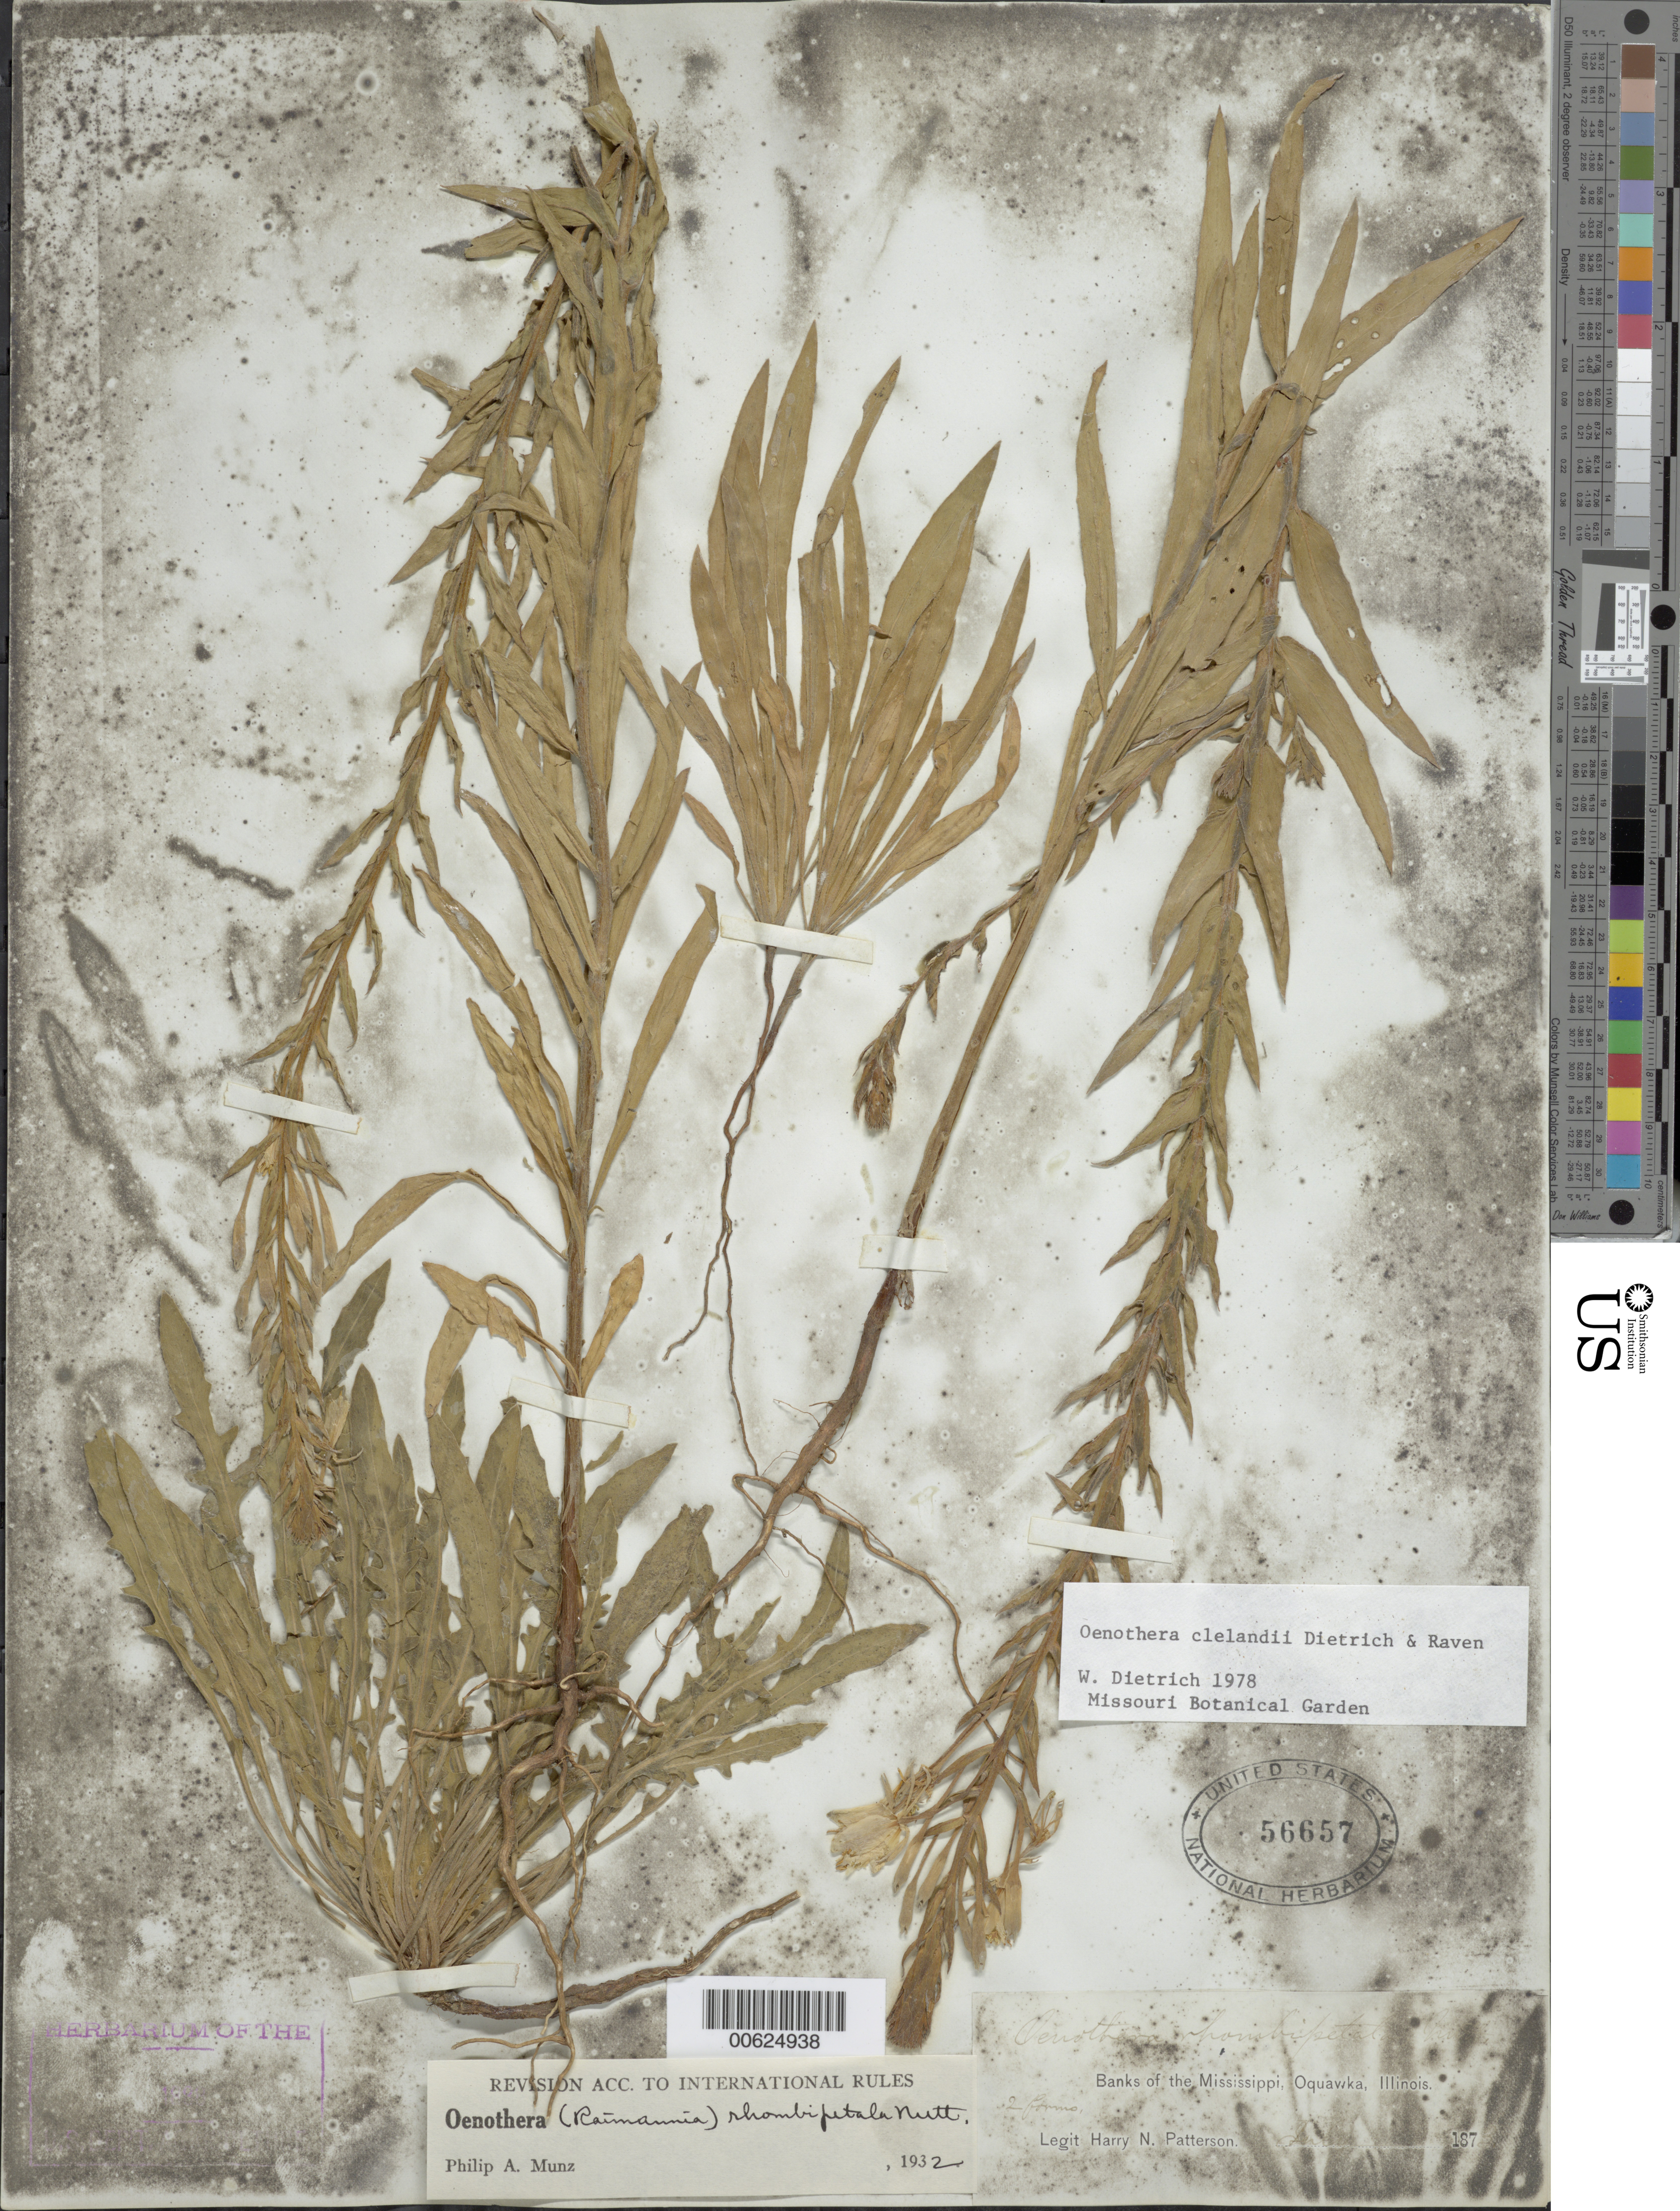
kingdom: Plantae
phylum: Tracheophyta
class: Magnoliopsida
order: Myrtales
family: Onagraceae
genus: Oenothera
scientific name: Oenothera clelandii W. Dietr., P.H. Raven & W.L. Wagner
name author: W. Dietr. et al.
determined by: Dietrich, W.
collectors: H. N. Patterson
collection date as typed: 187-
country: United States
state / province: Illinois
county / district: Henderson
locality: Oquawka, on Mississippi river bank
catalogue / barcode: US 56657